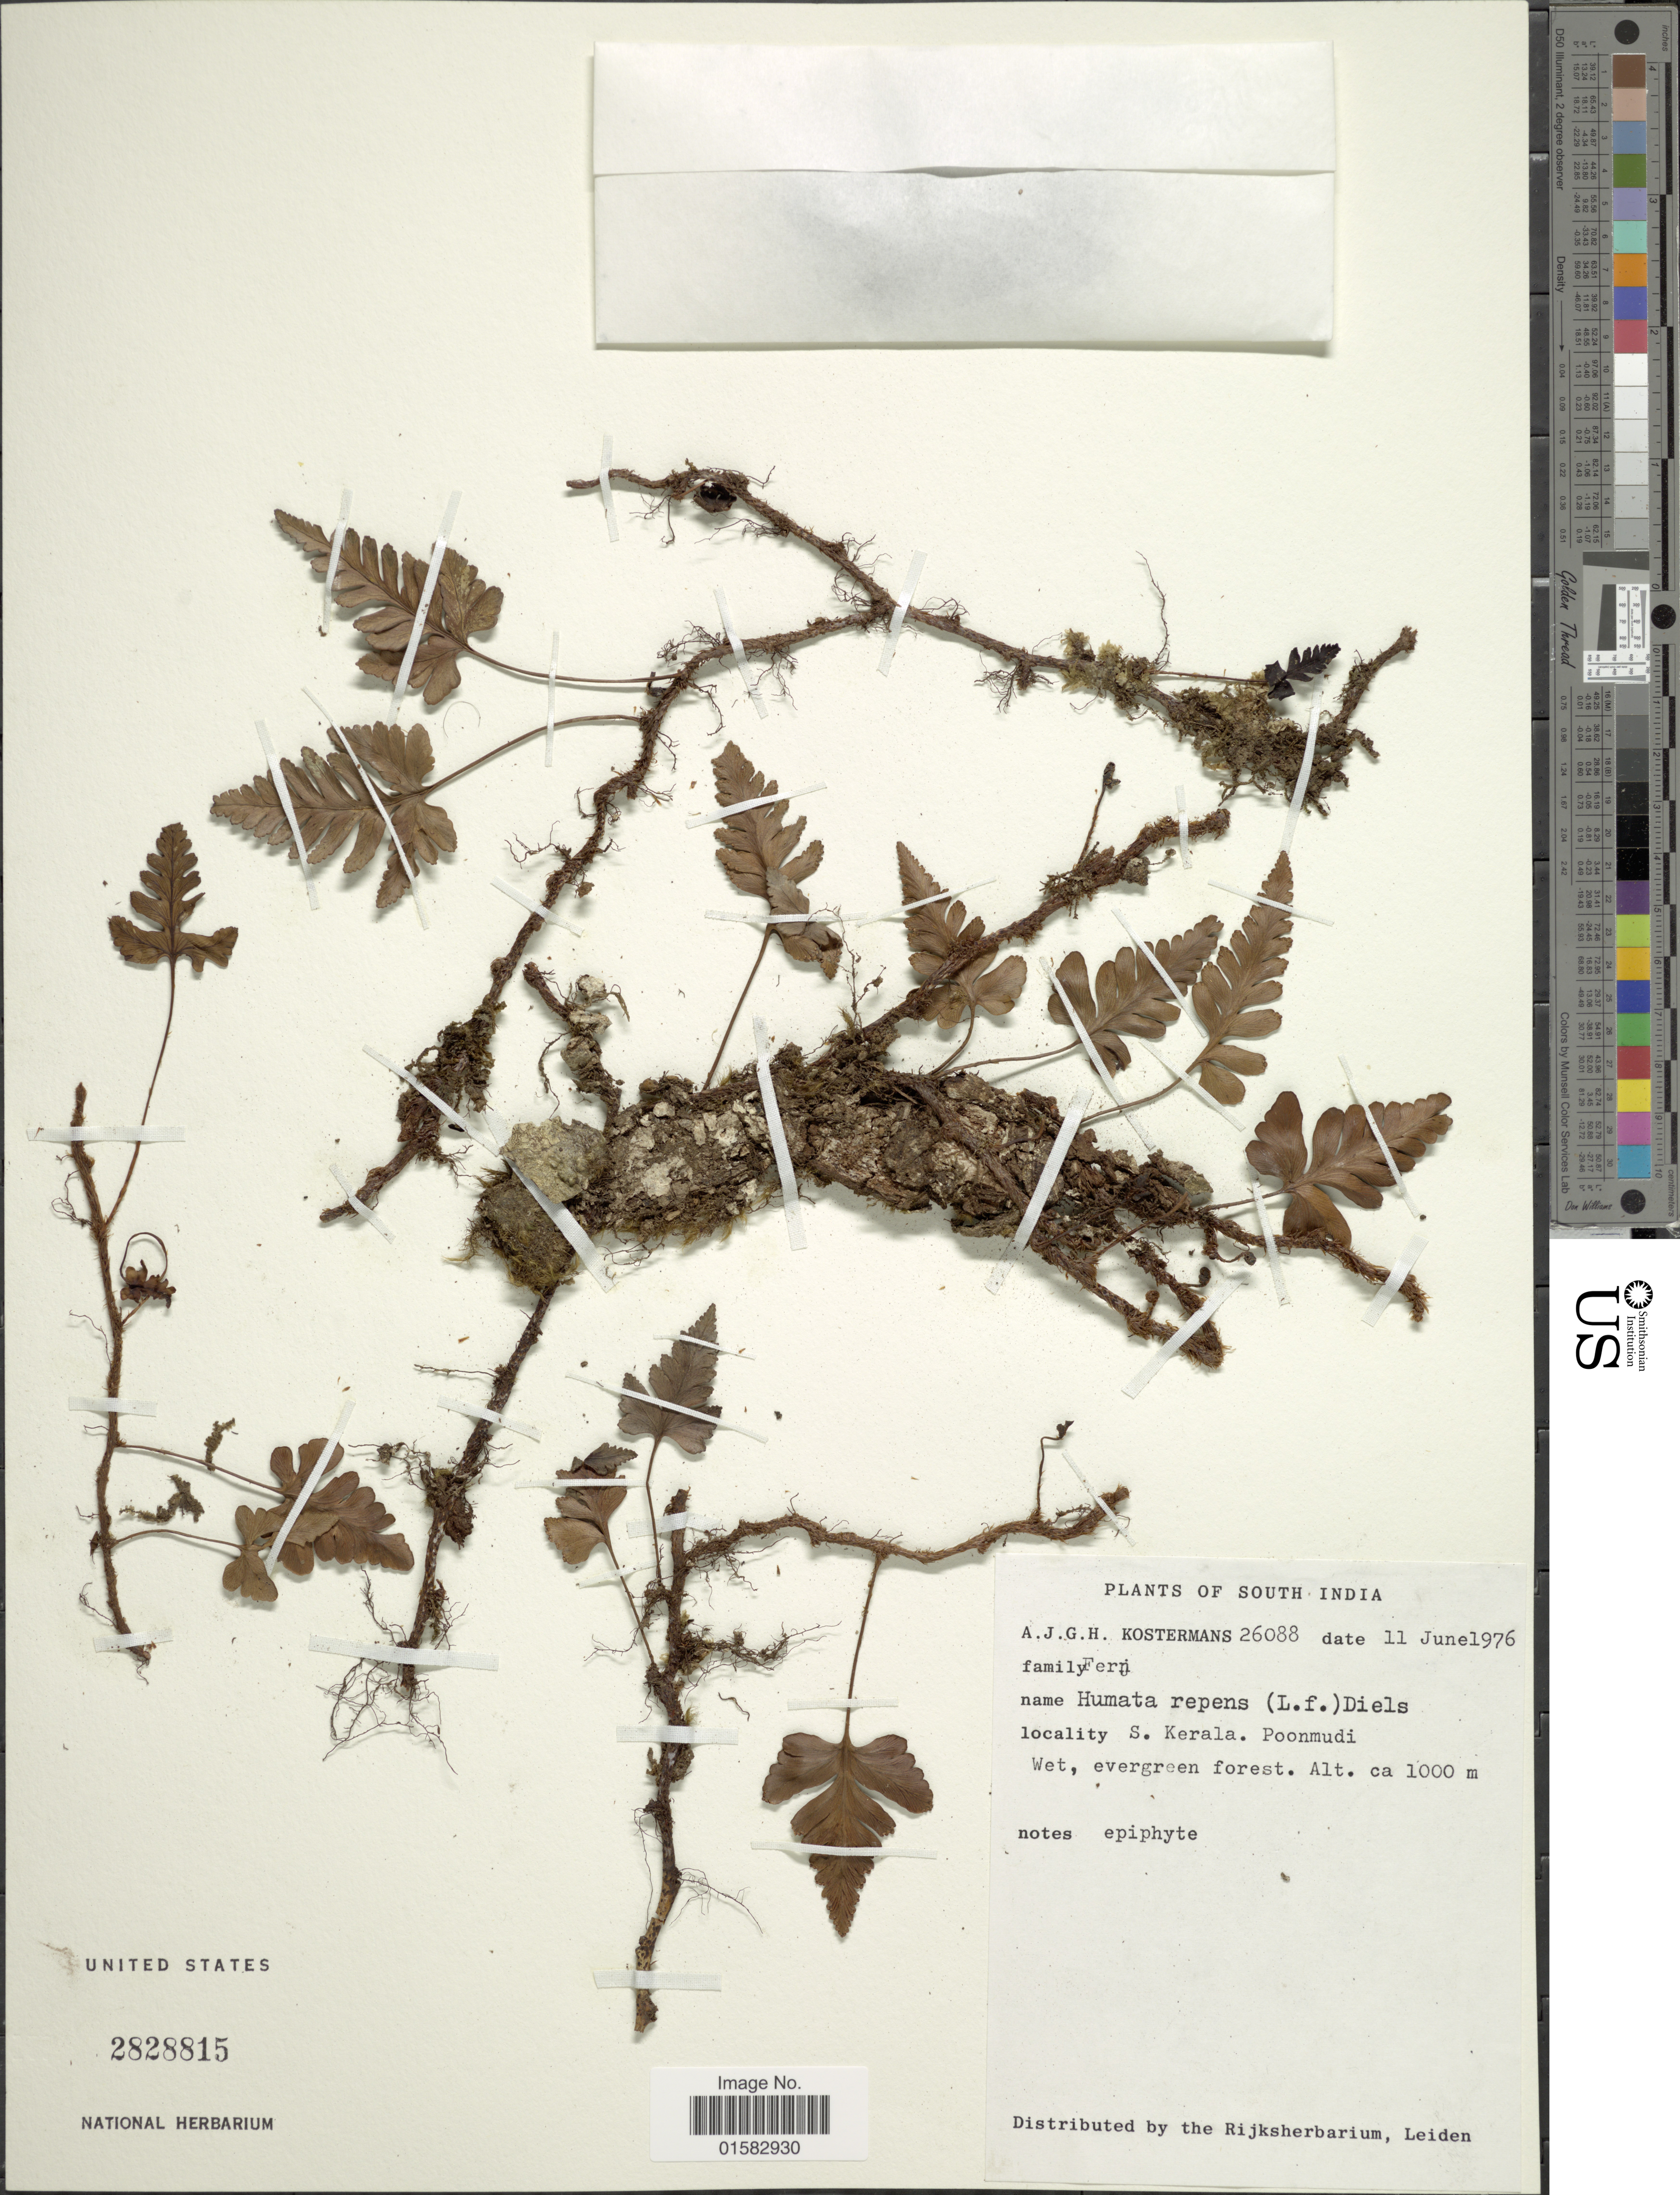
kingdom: Plantae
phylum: Tracheophyta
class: Polypodiopsida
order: Polypodiales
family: Davalliaceae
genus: Davallia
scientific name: Davallia repens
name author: (L. f.) Kuhn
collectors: A. J. G. Kostermans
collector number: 26088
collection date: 1976-06-11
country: India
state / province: Kerala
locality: S. India, S.Kerala, Poonmudi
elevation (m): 1000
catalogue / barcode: US 2828815